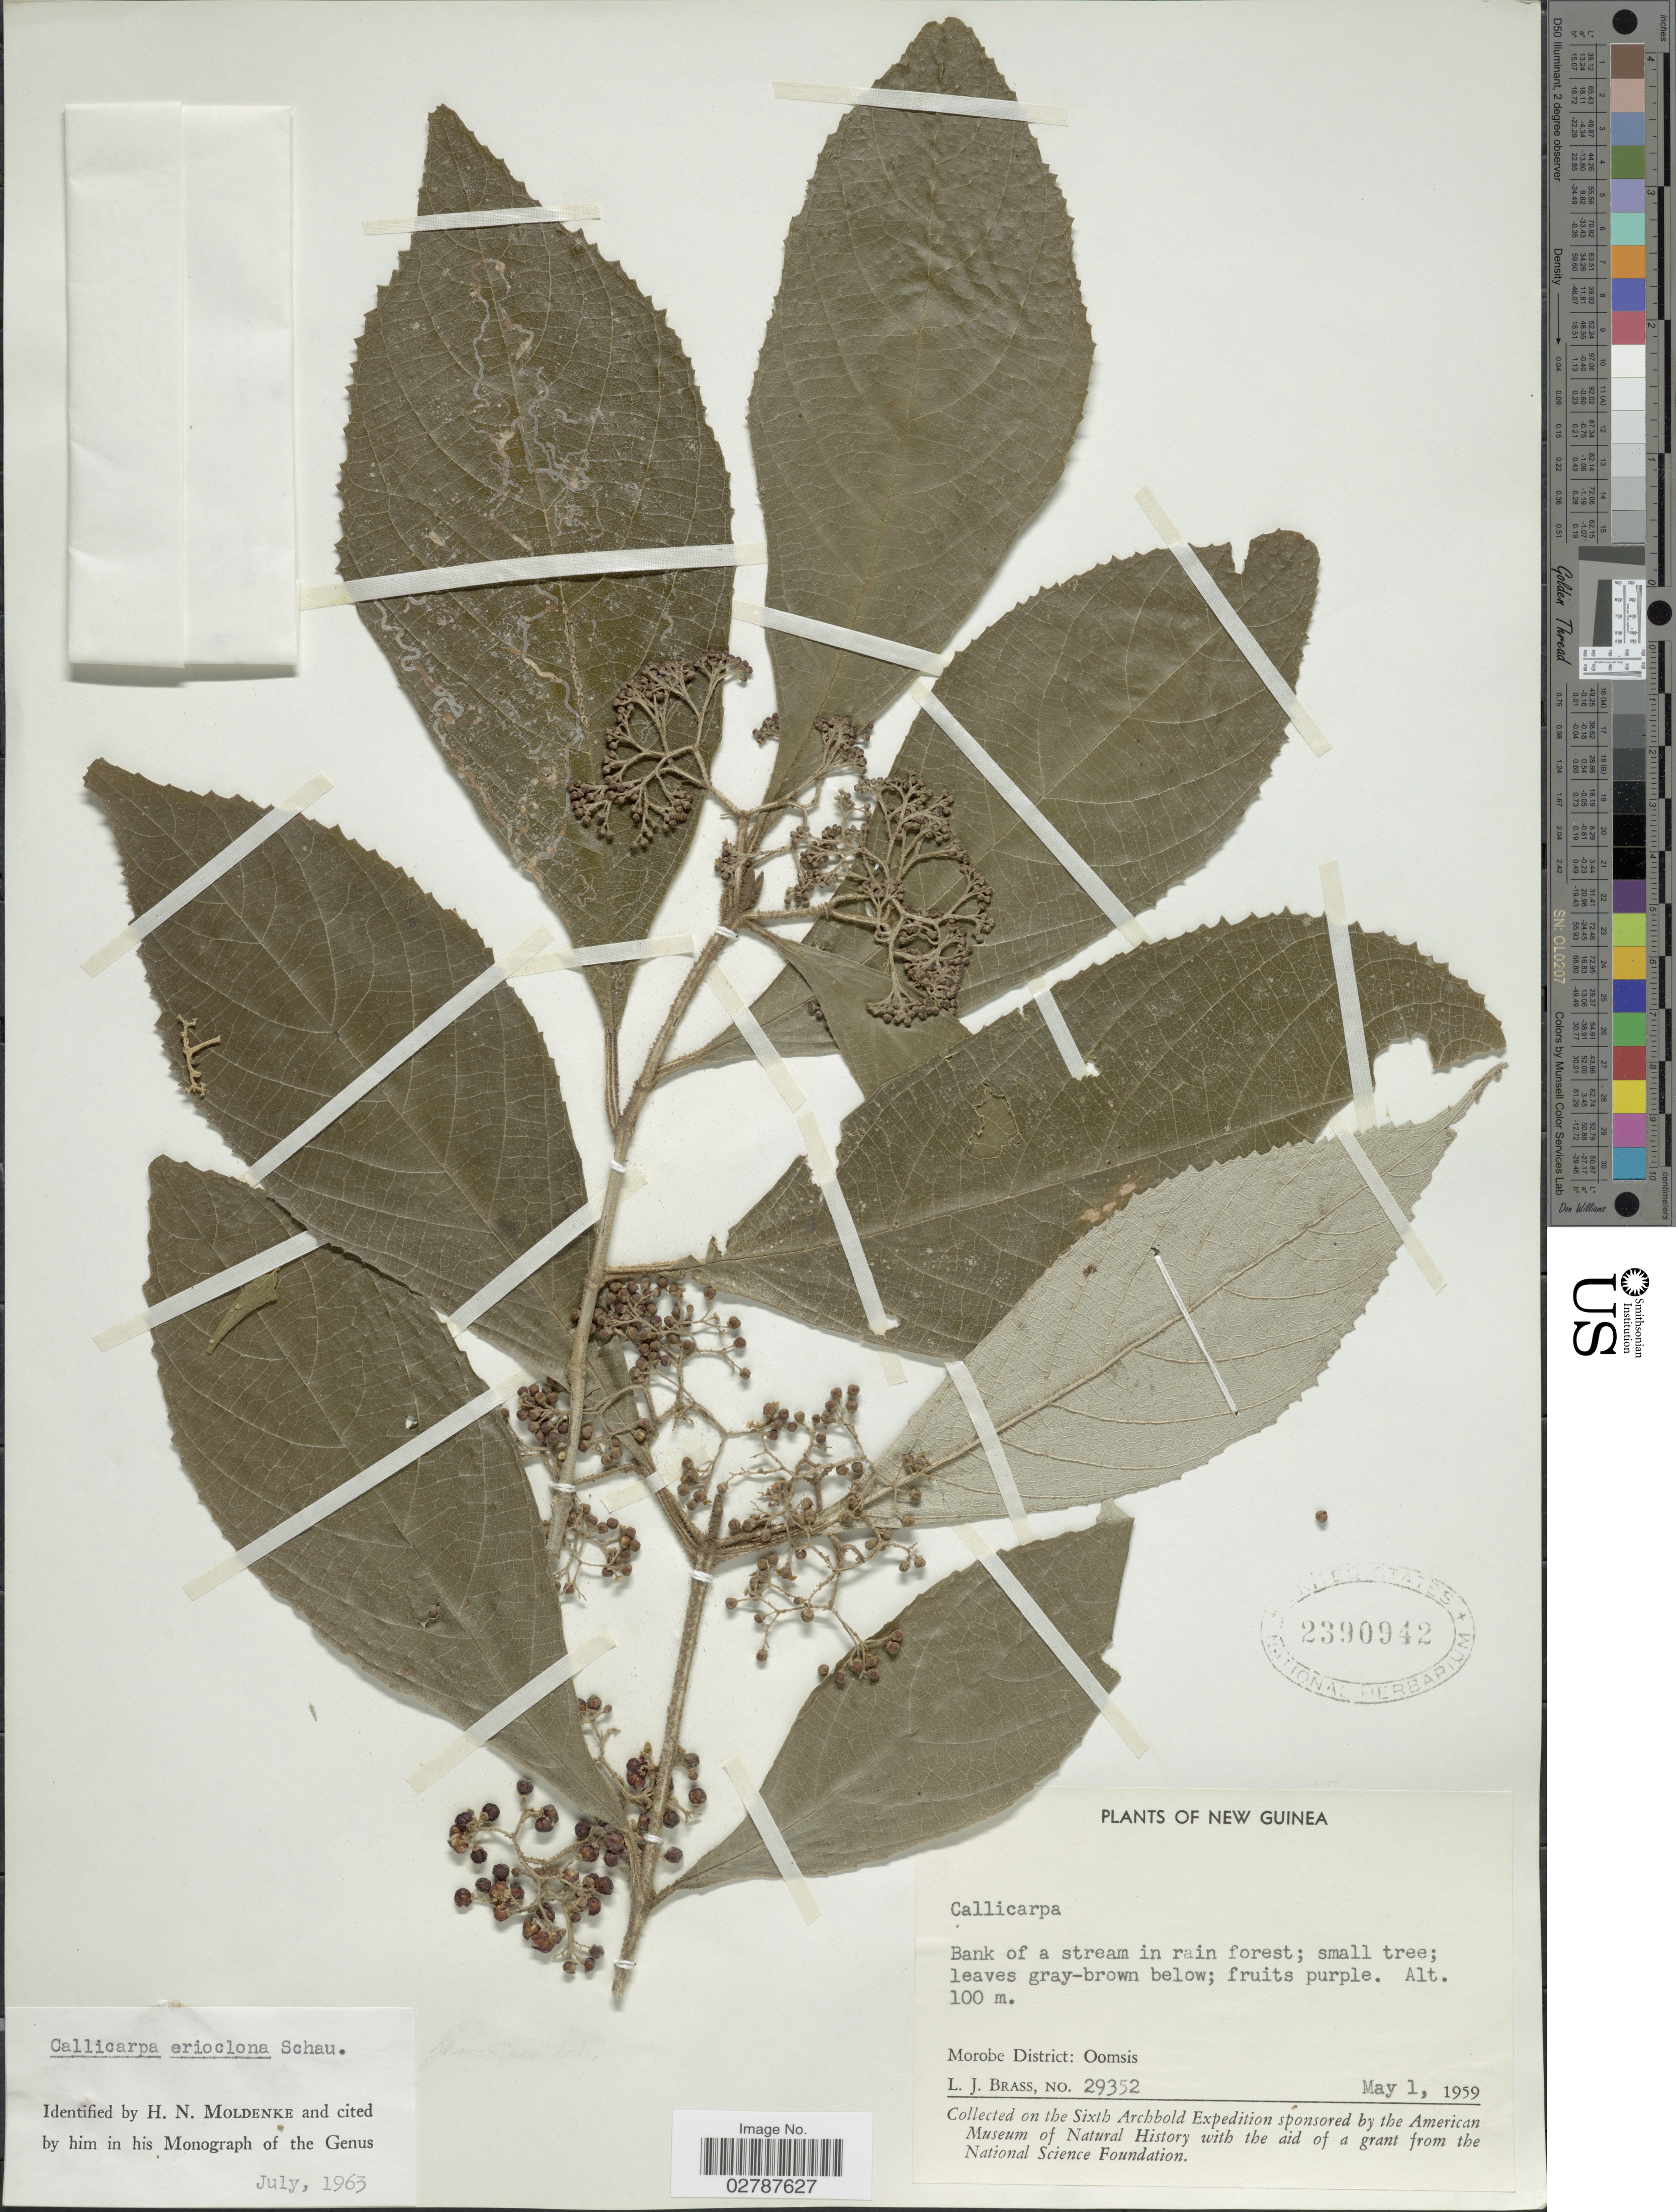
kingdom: Plantae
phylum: Tracheophyta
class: Magnoliopsida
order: Lamiales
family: Lamiaceae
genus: Callicarpa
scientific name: Callicarpa erioclona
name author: Schauer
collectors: L. J. Brass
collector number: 29352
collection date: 1959-05-01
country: Papua New Guinea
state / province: Morobe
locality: New Guinea. Morobe District: Oomsis.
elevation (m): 100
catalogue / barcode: US 2390942